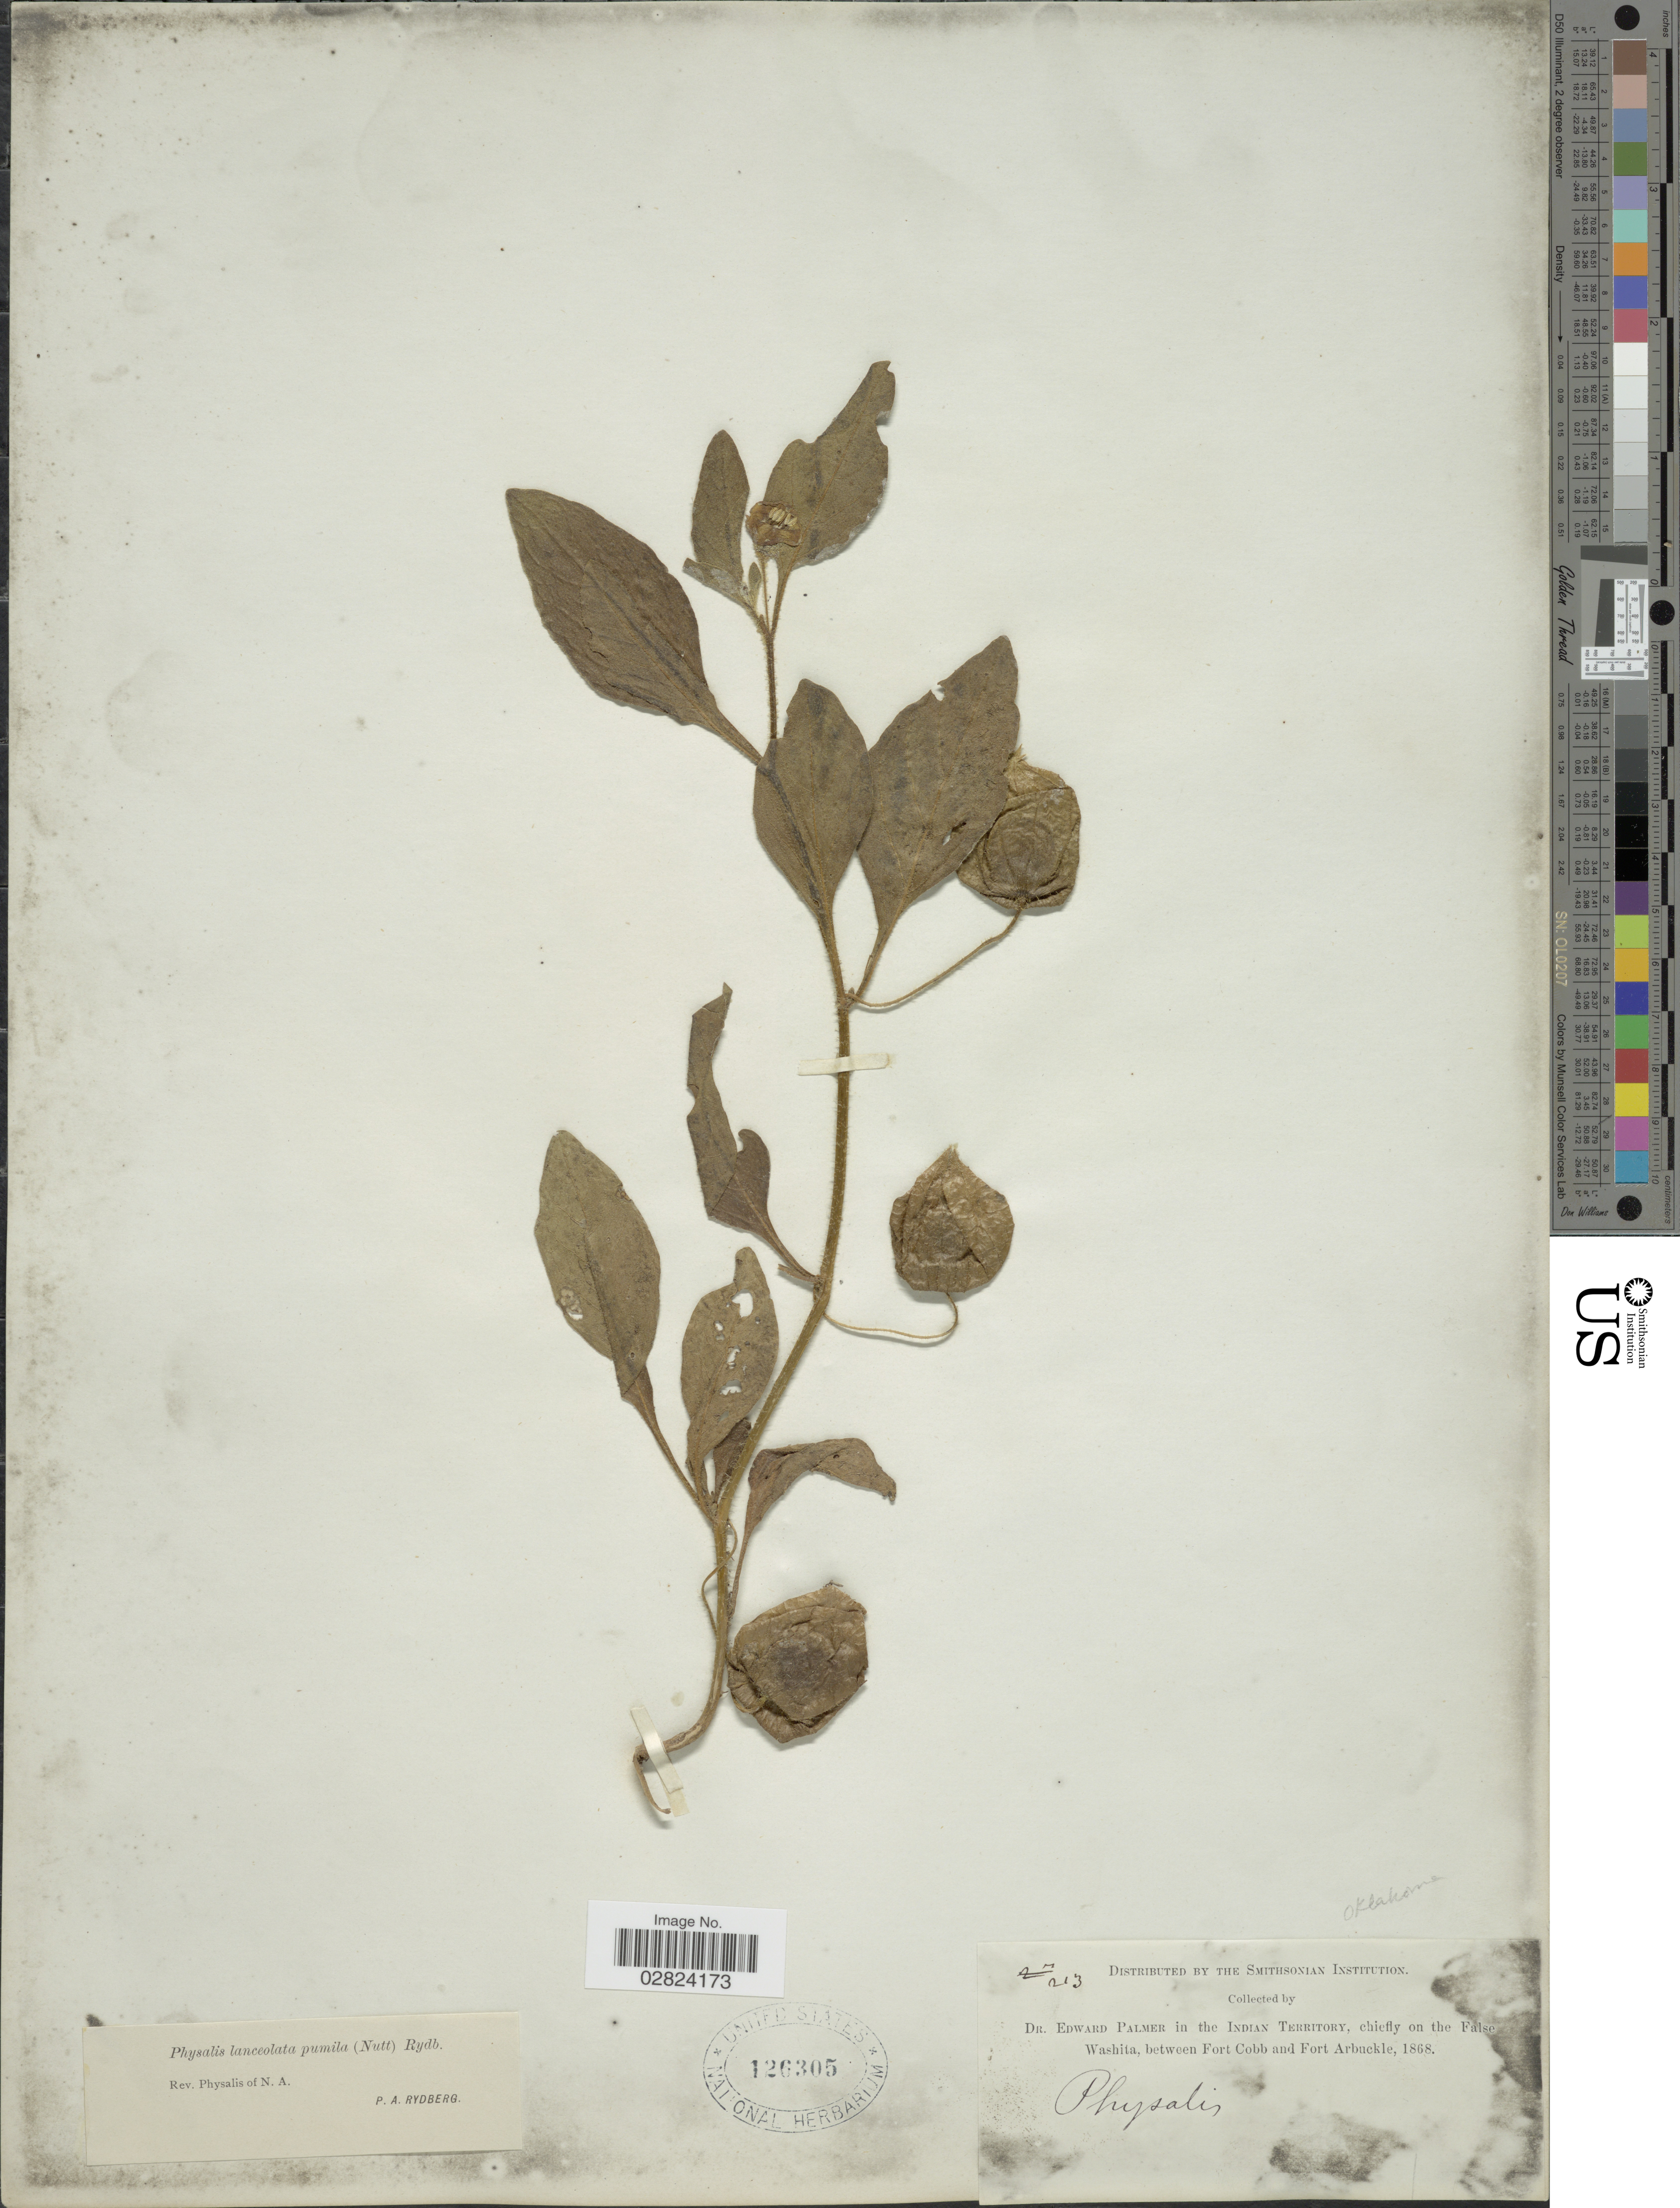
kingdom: Plantae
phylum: Tracheophyta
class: Magnoliopsida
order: Solanales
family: Solanaceae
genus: Physalis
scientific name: Physalis pumila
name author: Nutt.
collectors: E. Palmer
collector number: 213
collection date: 1868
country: United States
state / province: Oklahoma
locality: In the Indian Territory, chiefly on the False Washita, between Fort Cobb and Fort Arbuckle.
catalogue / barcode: US 126305